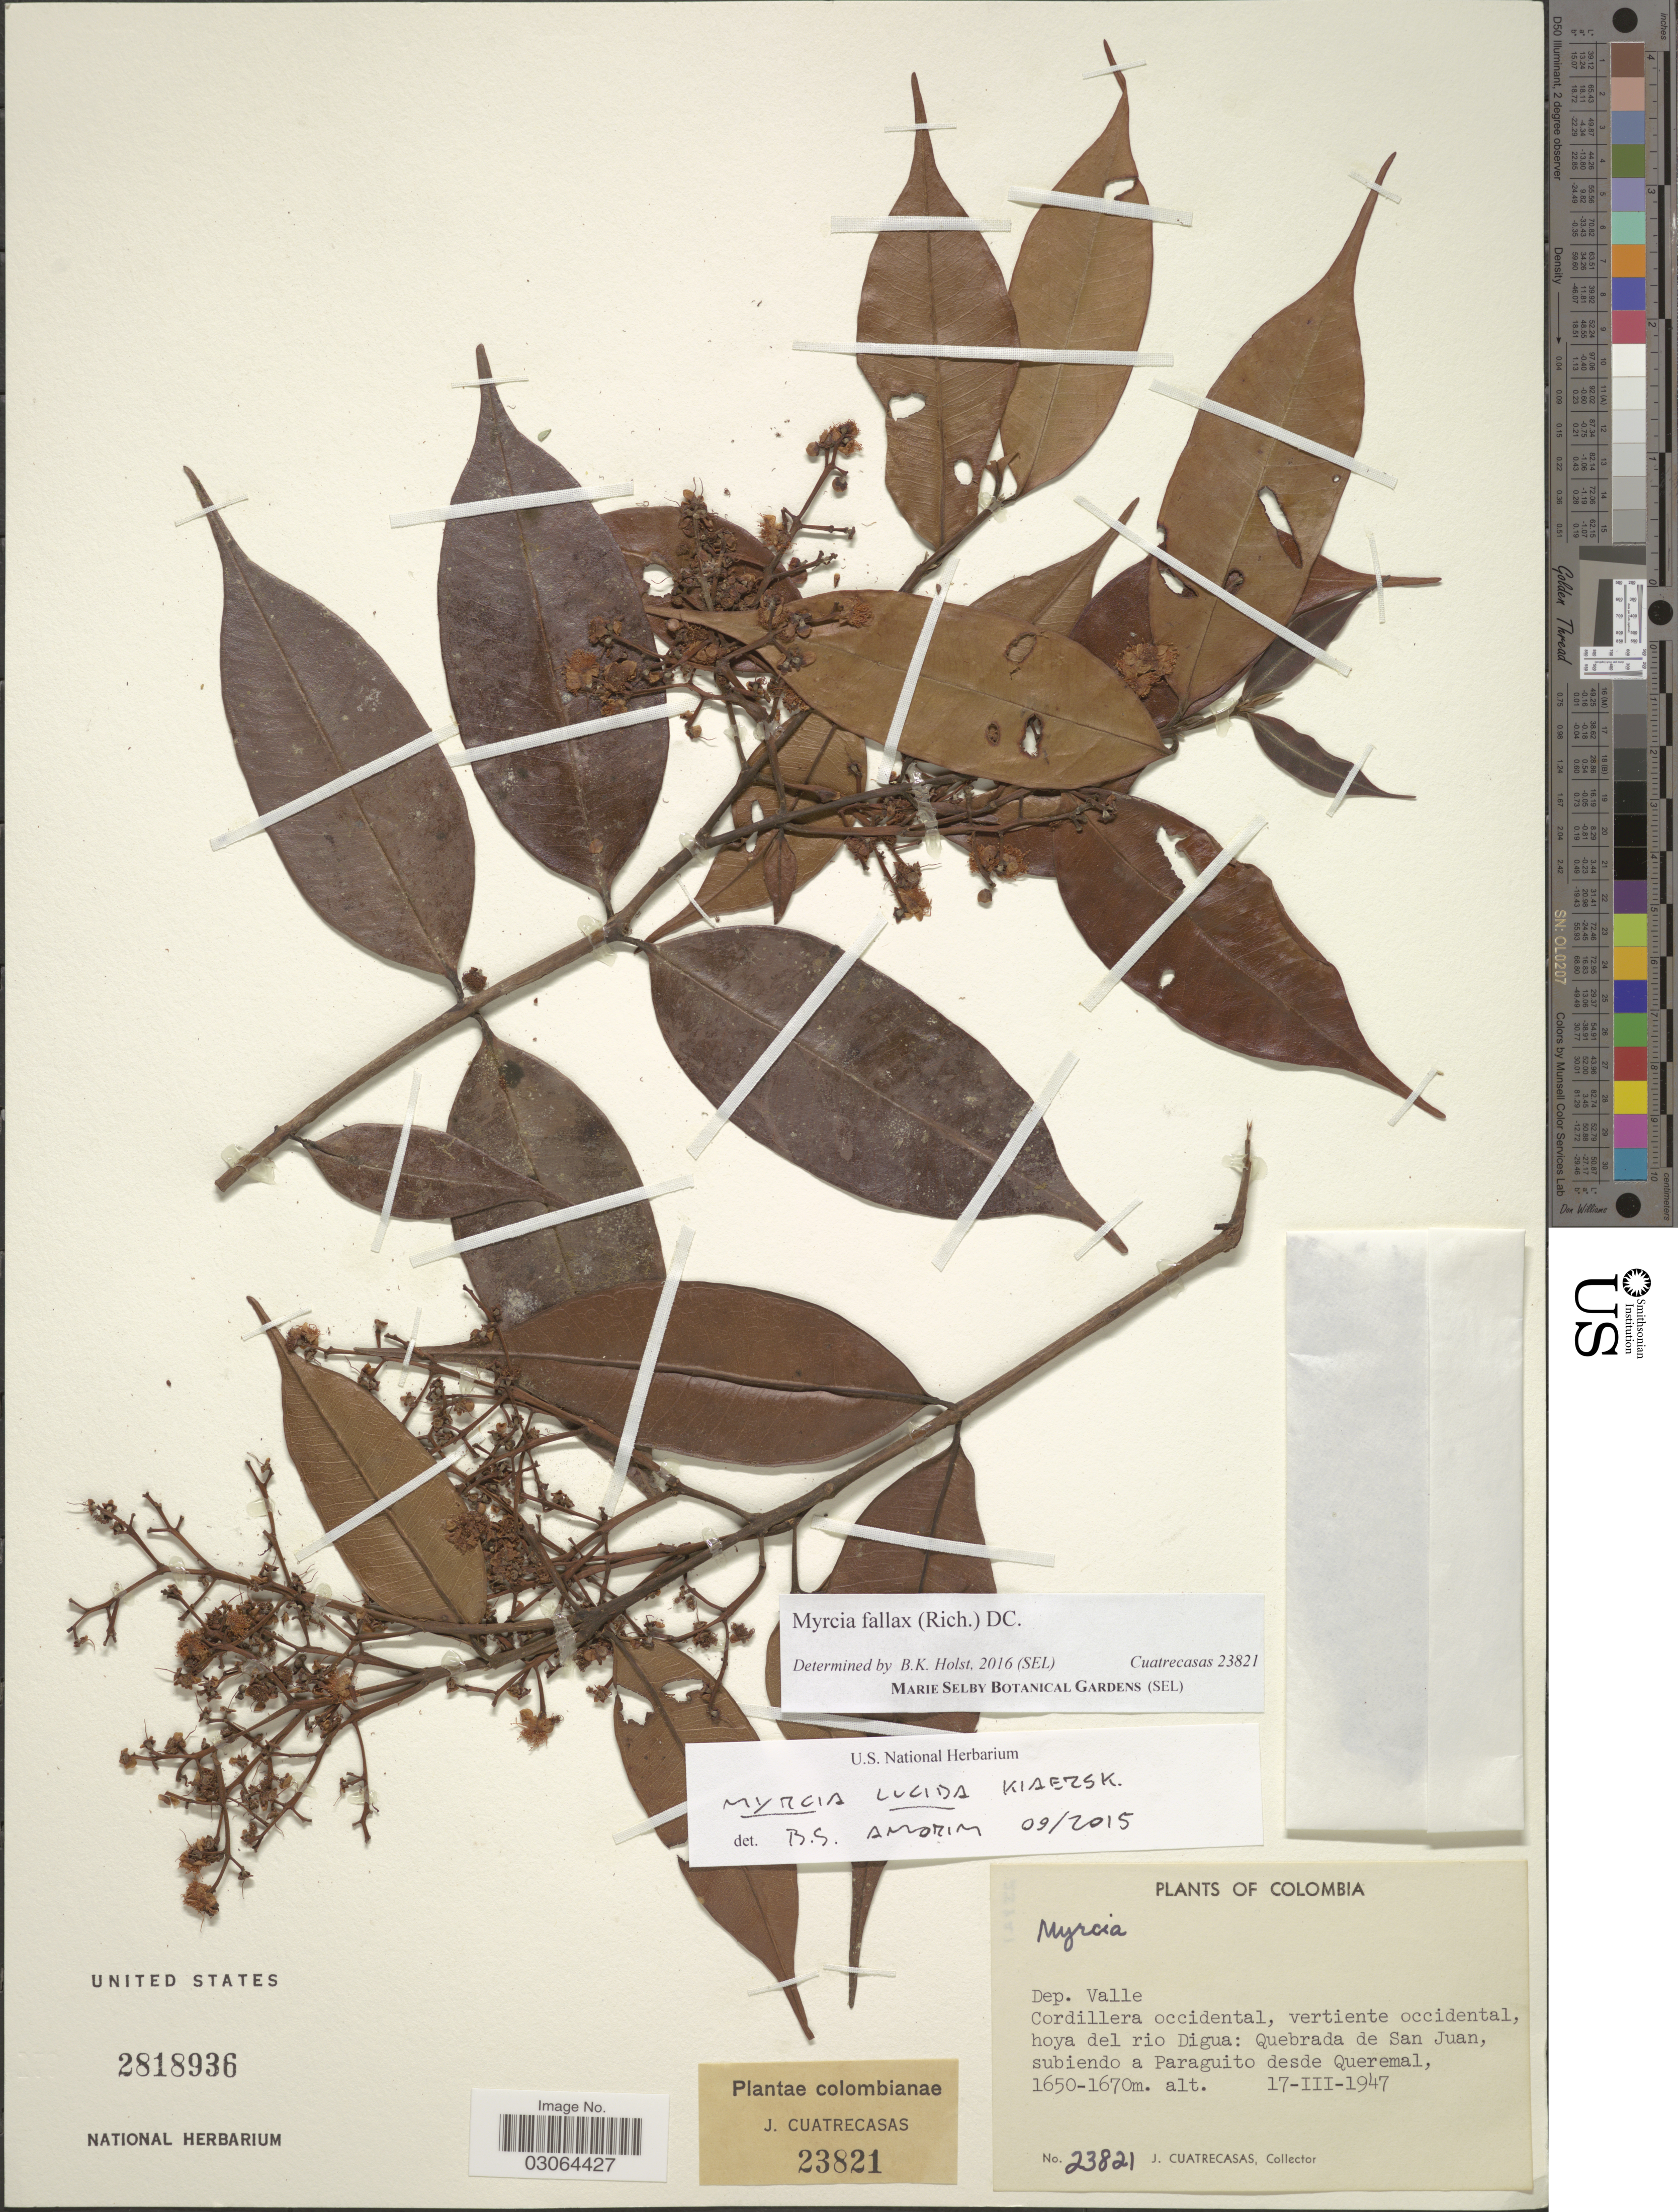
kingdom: Plantae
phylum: Tracheophyta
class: Magnoliopsida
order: Myrtales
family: Myrtaceae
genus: Myrcia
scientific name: Myrcia fallax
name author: (Rich.) DC.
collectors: J. Cuatrecasas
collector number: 23821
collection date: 1947-03-17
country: Colombia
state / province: Valle del Cauca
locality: Dep. Valle, Cordillera occidental, vertiente occidental, hoya del rio Digua: Quebrada de San Juan, subiendo a Paraguito desde Queremal.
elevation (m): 1650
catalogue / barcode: US 2818936